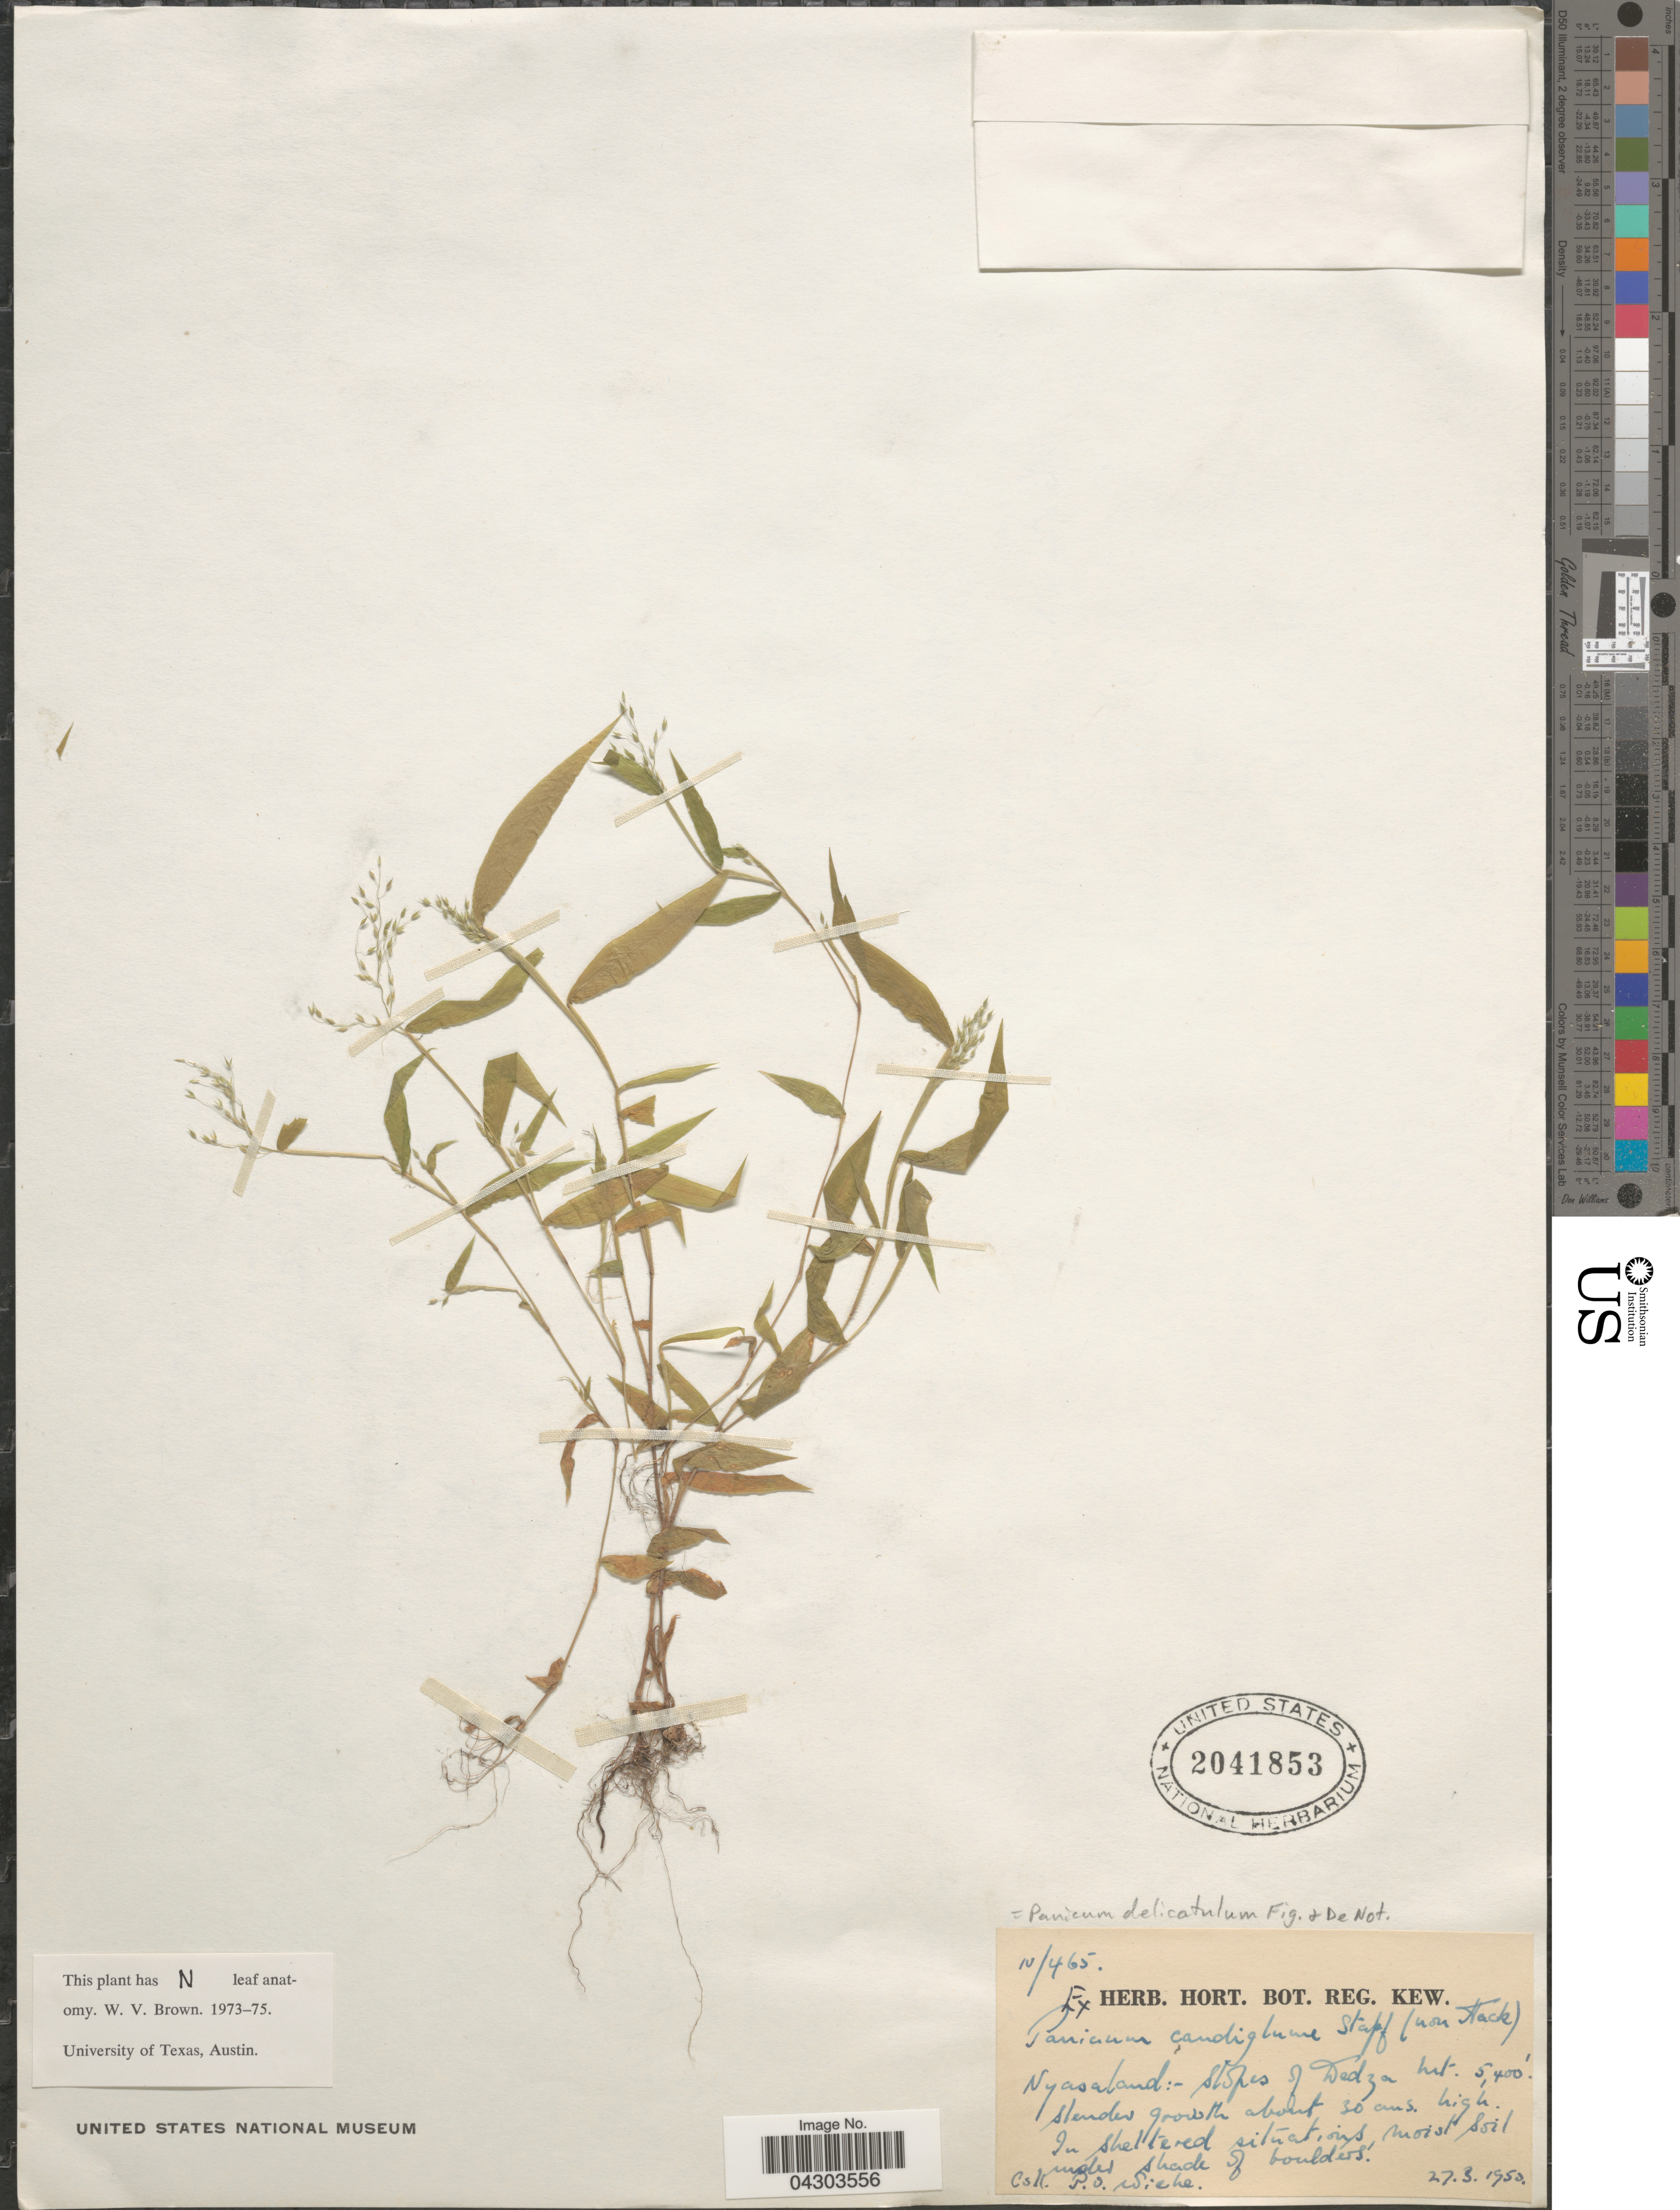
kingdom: Plantae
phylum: Tracheophyta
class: Liliopsida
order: Poales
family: Poaceae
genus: Panicum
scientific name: Panicum delicatulum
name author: Fig. & De Not.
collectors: P. Wiehe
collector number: N/465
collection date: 1950-03-27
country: Malawi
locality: Nyasaland:-Slopes of Dedza Mt. In sheltered situations, moist soil under shade of boulders.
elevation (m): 1646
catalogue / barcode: US 2041853